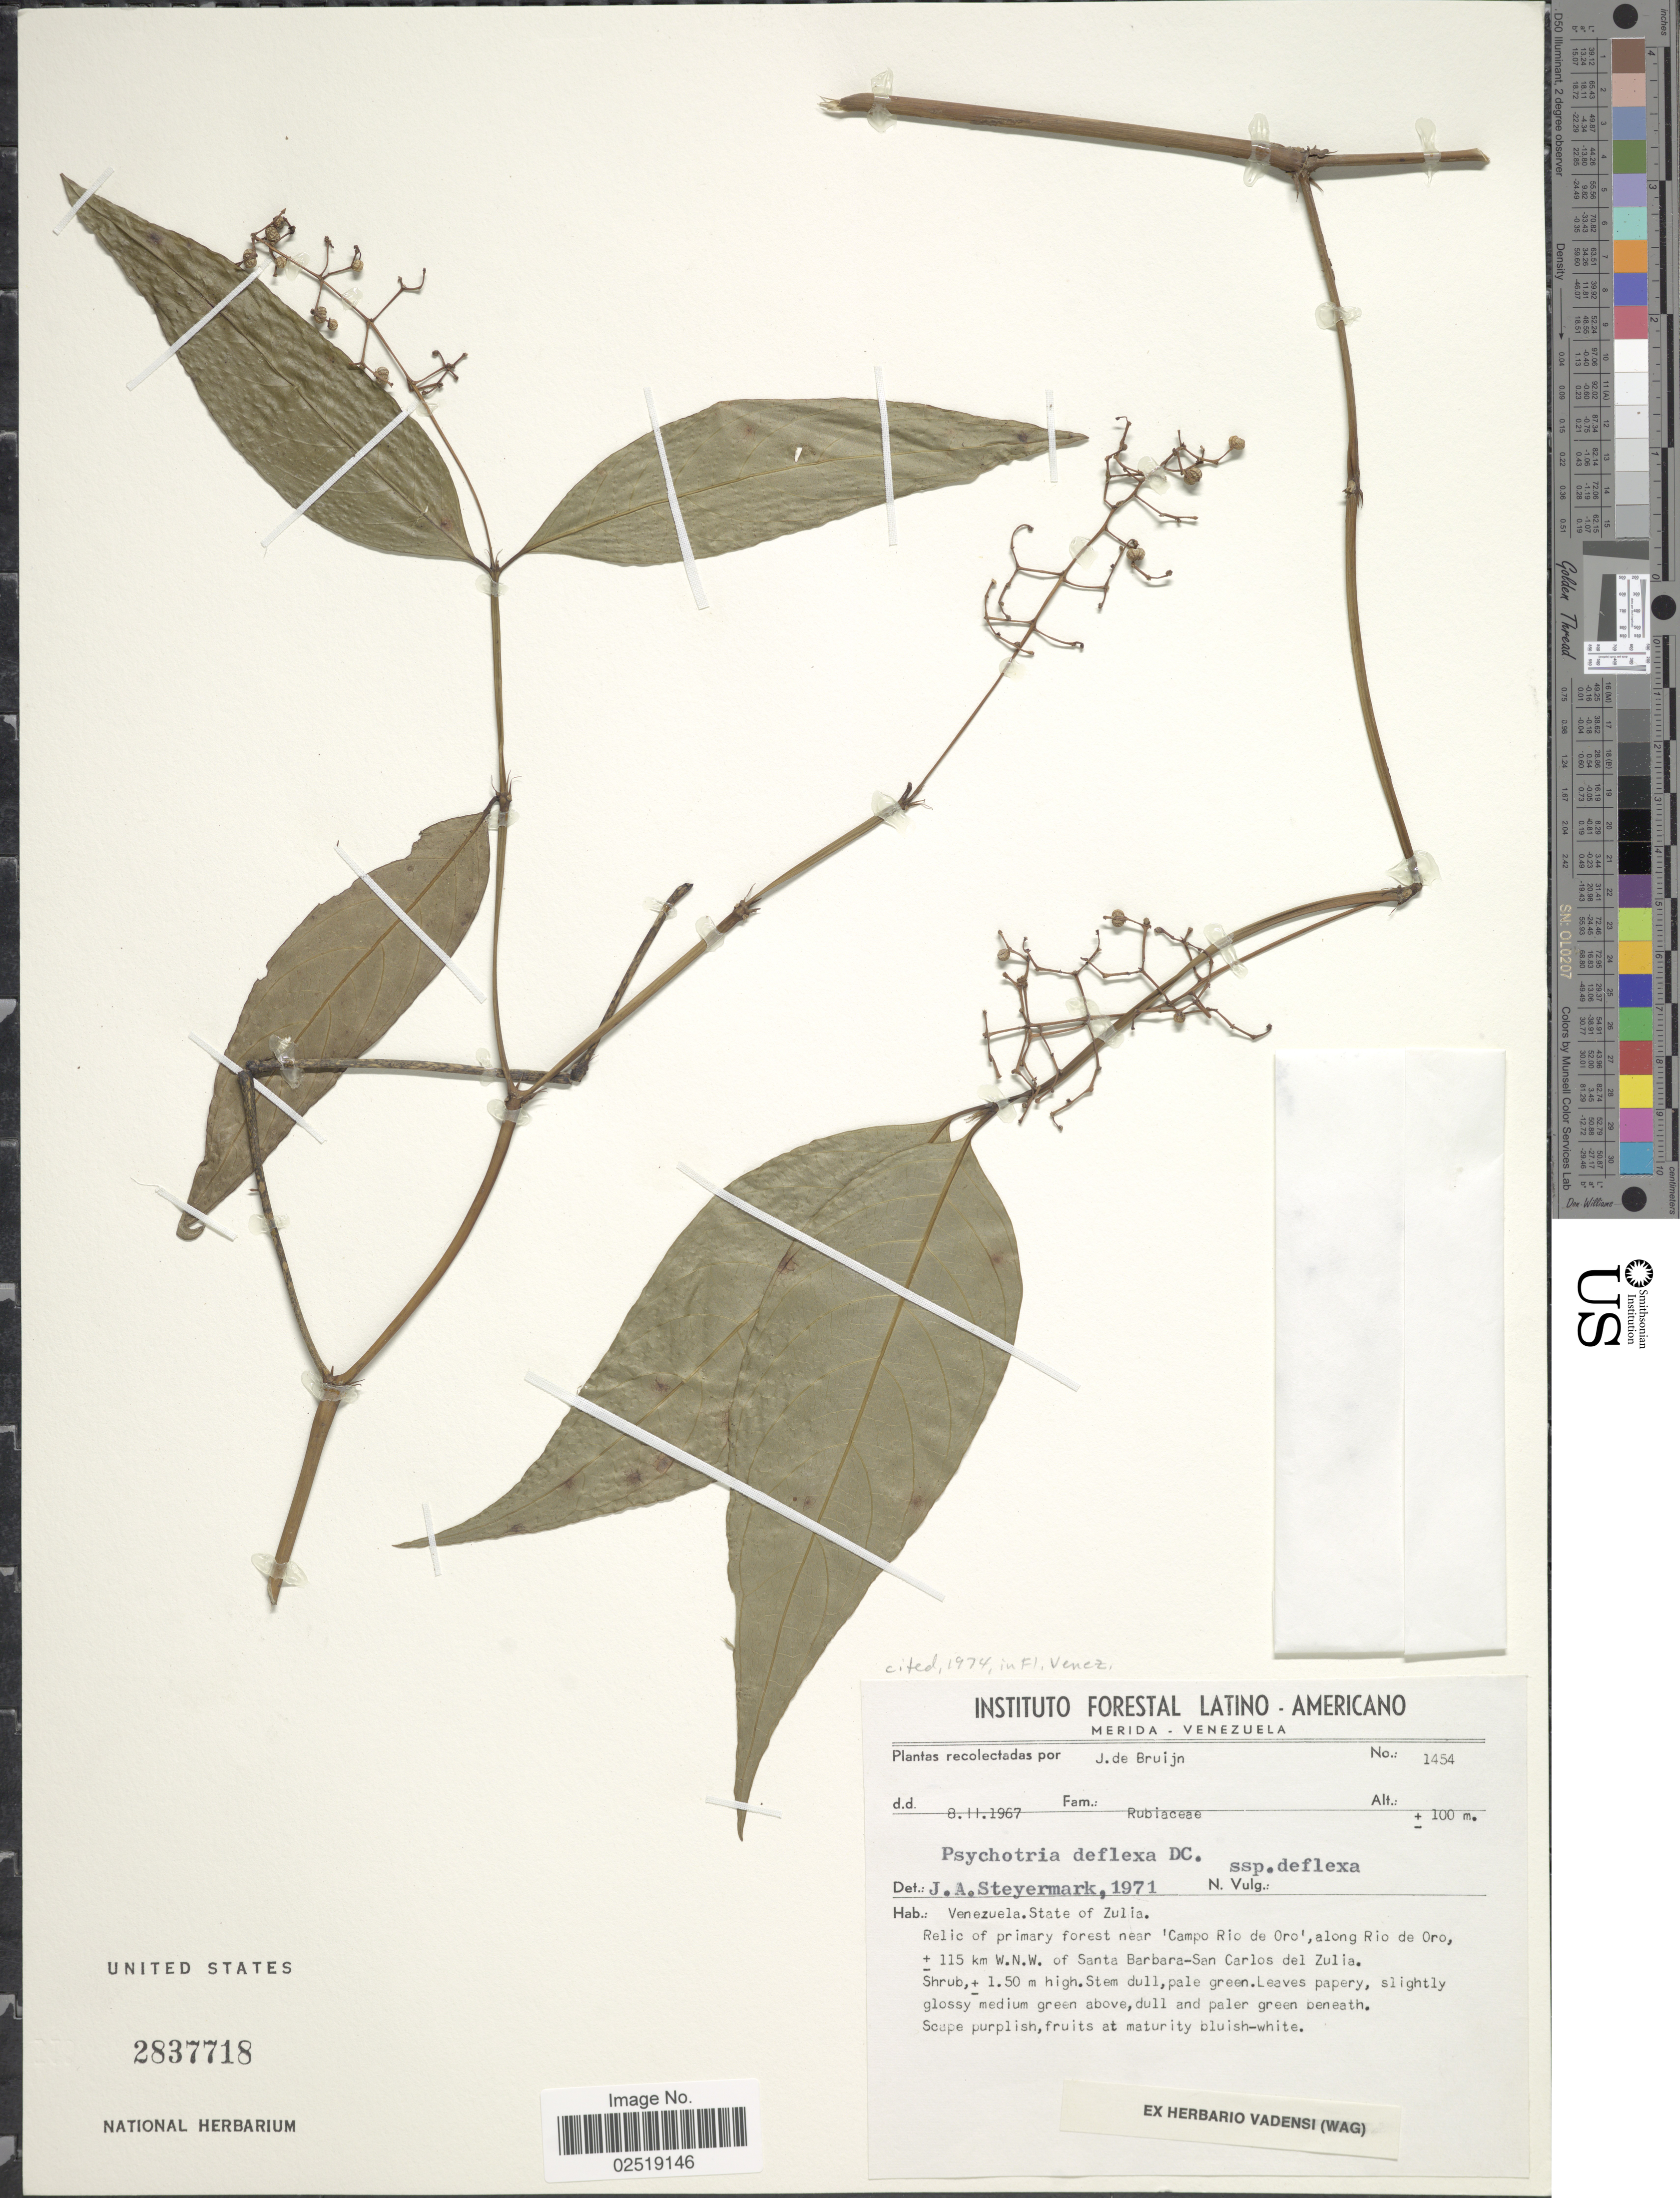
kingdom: Plantae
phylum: Tracheophyta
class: Magnoliopsida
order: Gentianales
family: Rubiaceae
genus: Psychotria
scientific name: Psychotria deflexa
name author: DC.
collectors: J. Bruijn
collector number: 1454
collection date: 1967-02-08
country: Venezuela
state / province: Zulia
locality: State of Zulia. Relic of primary forest near 'Campo Rio de Oro', along Rio de Oro, ± 115 km W.N.W. of Santa Barbara-San Carlos del Zulia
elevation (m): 100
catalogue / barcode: US 2837718